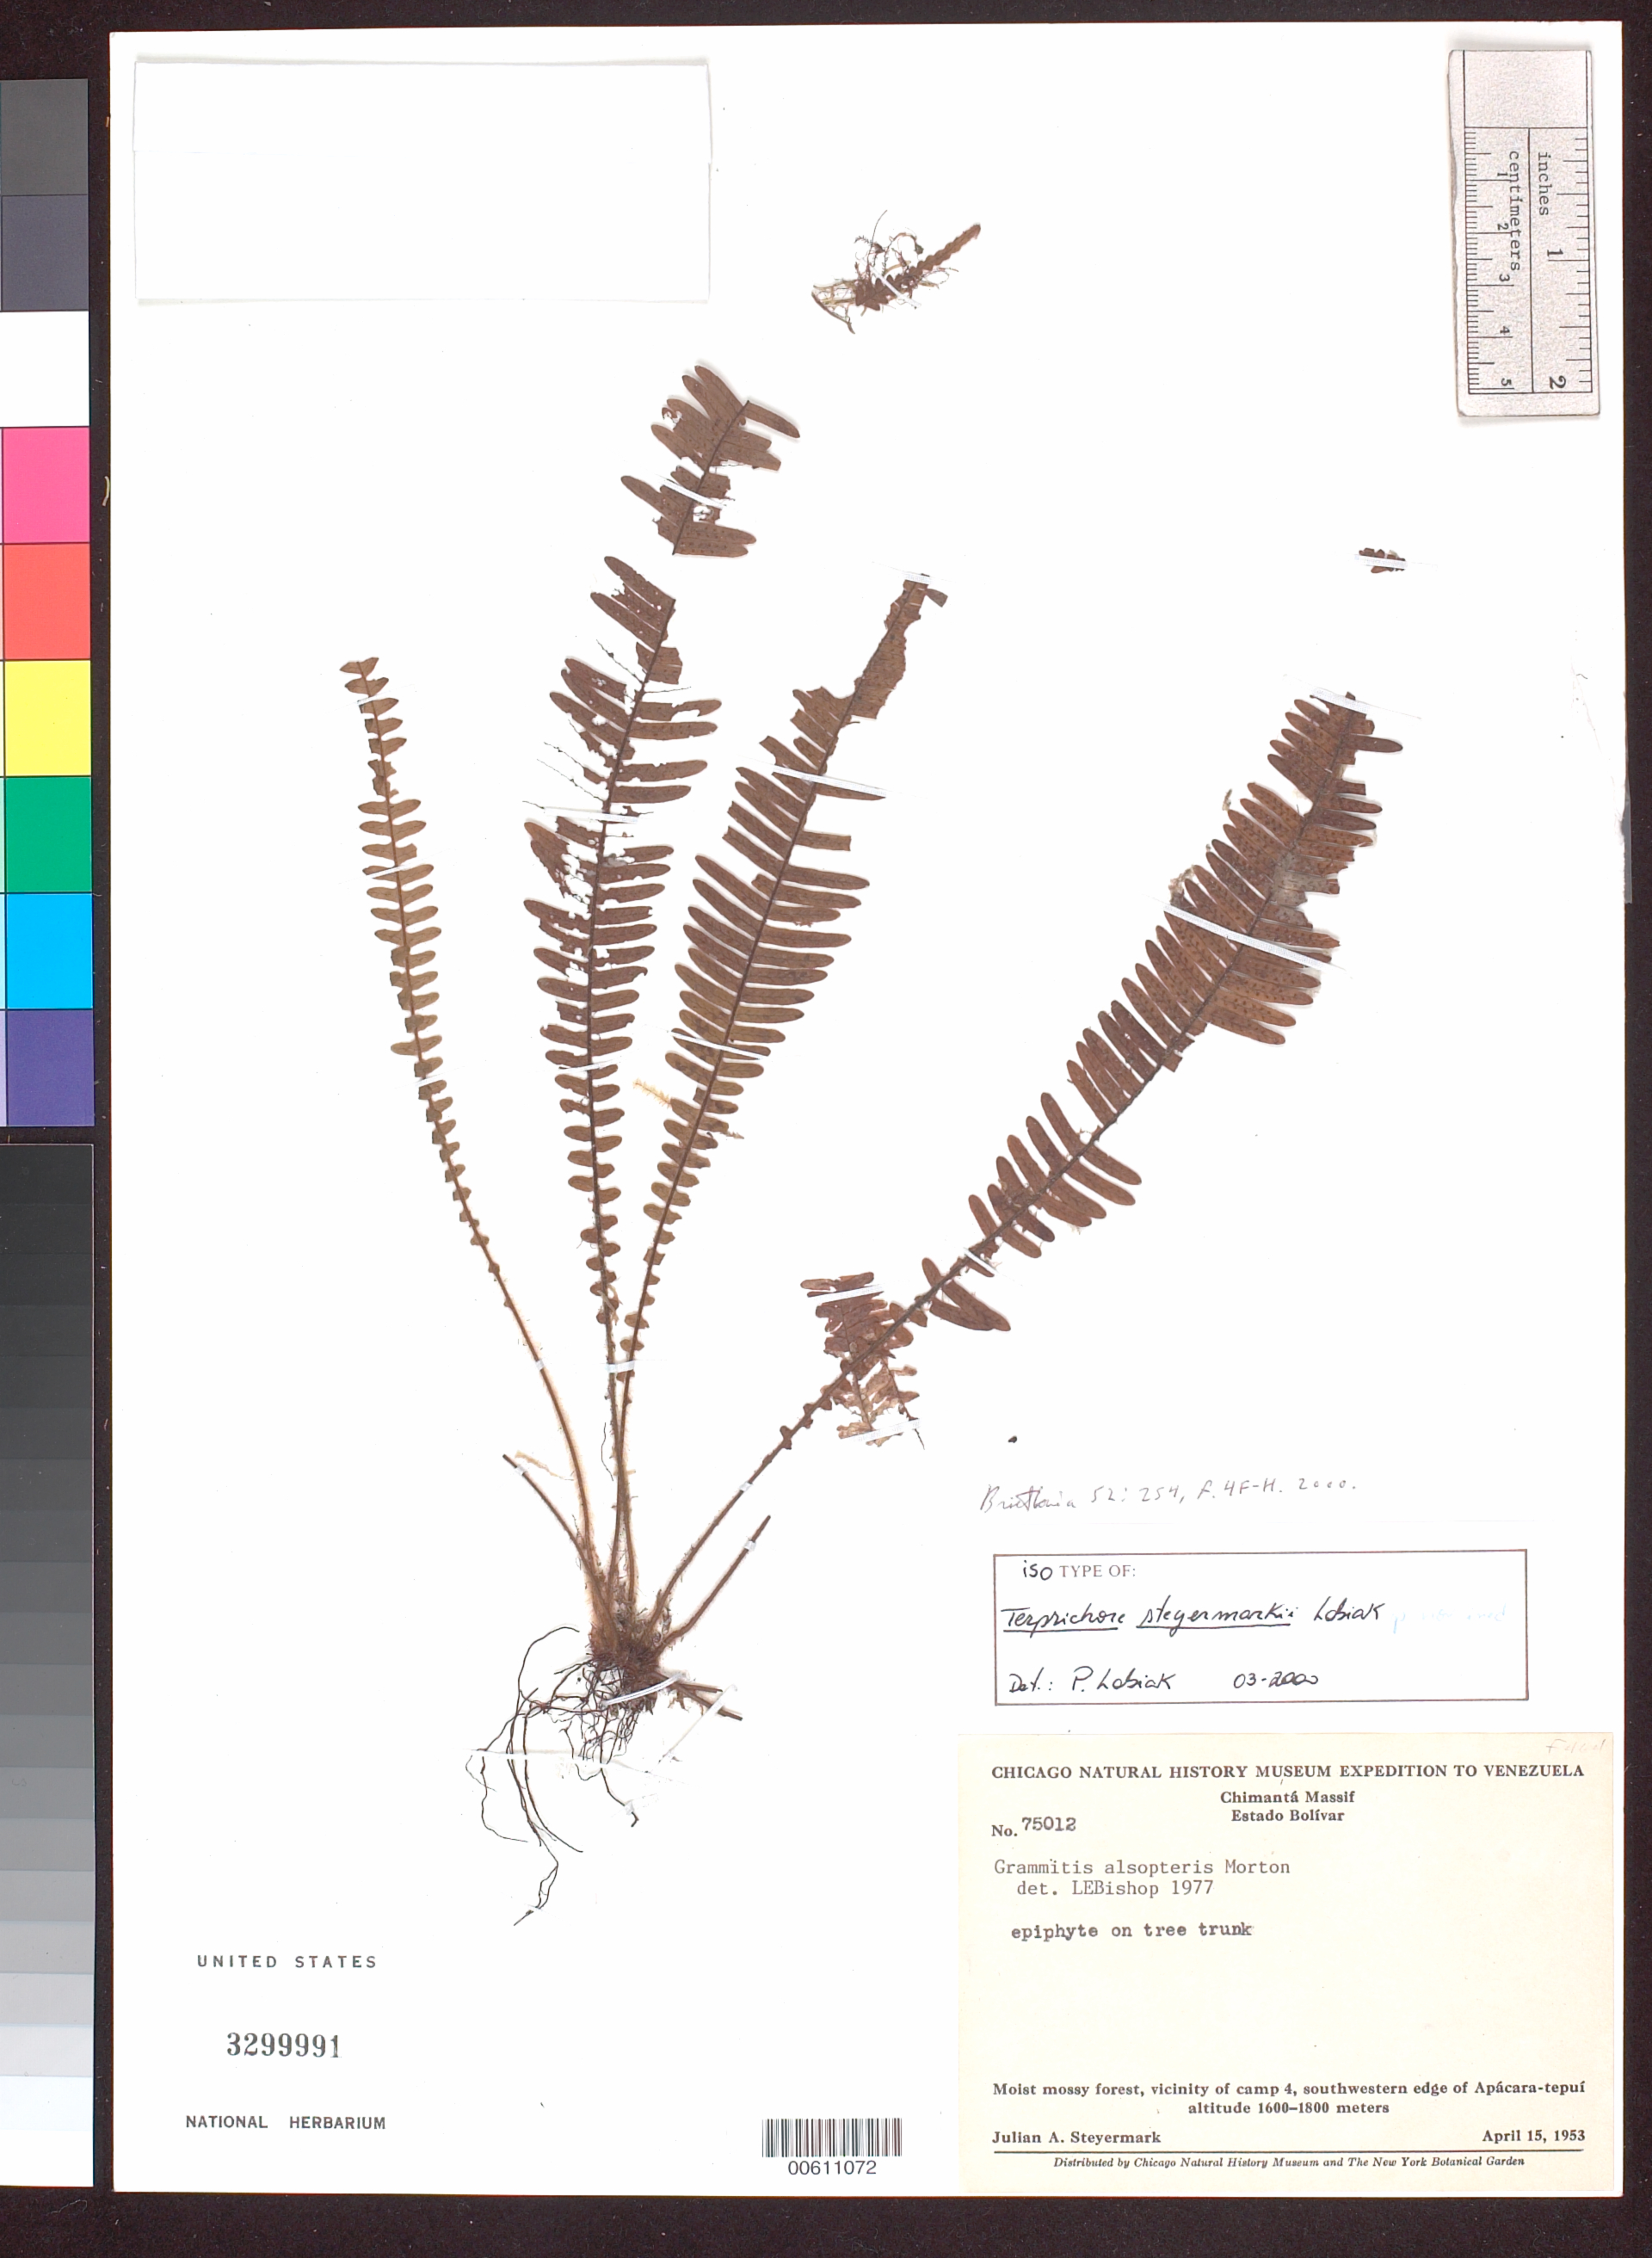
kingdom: Plantae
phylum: Tracheophyta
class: Polypodiopsida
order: Polypodiales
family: Polypodiaceae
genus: Terpsichore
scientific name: Terpsichore steyermarkii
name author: Lobiak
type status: Isotype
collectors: J. Steyermark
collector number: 75012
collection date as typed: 15 Apr 1953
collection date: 1953-04-15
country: Venezuela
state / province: Bolivar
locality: Chimanta Massif: SW edge of Apacara-tepui.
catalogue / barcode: US 3299991